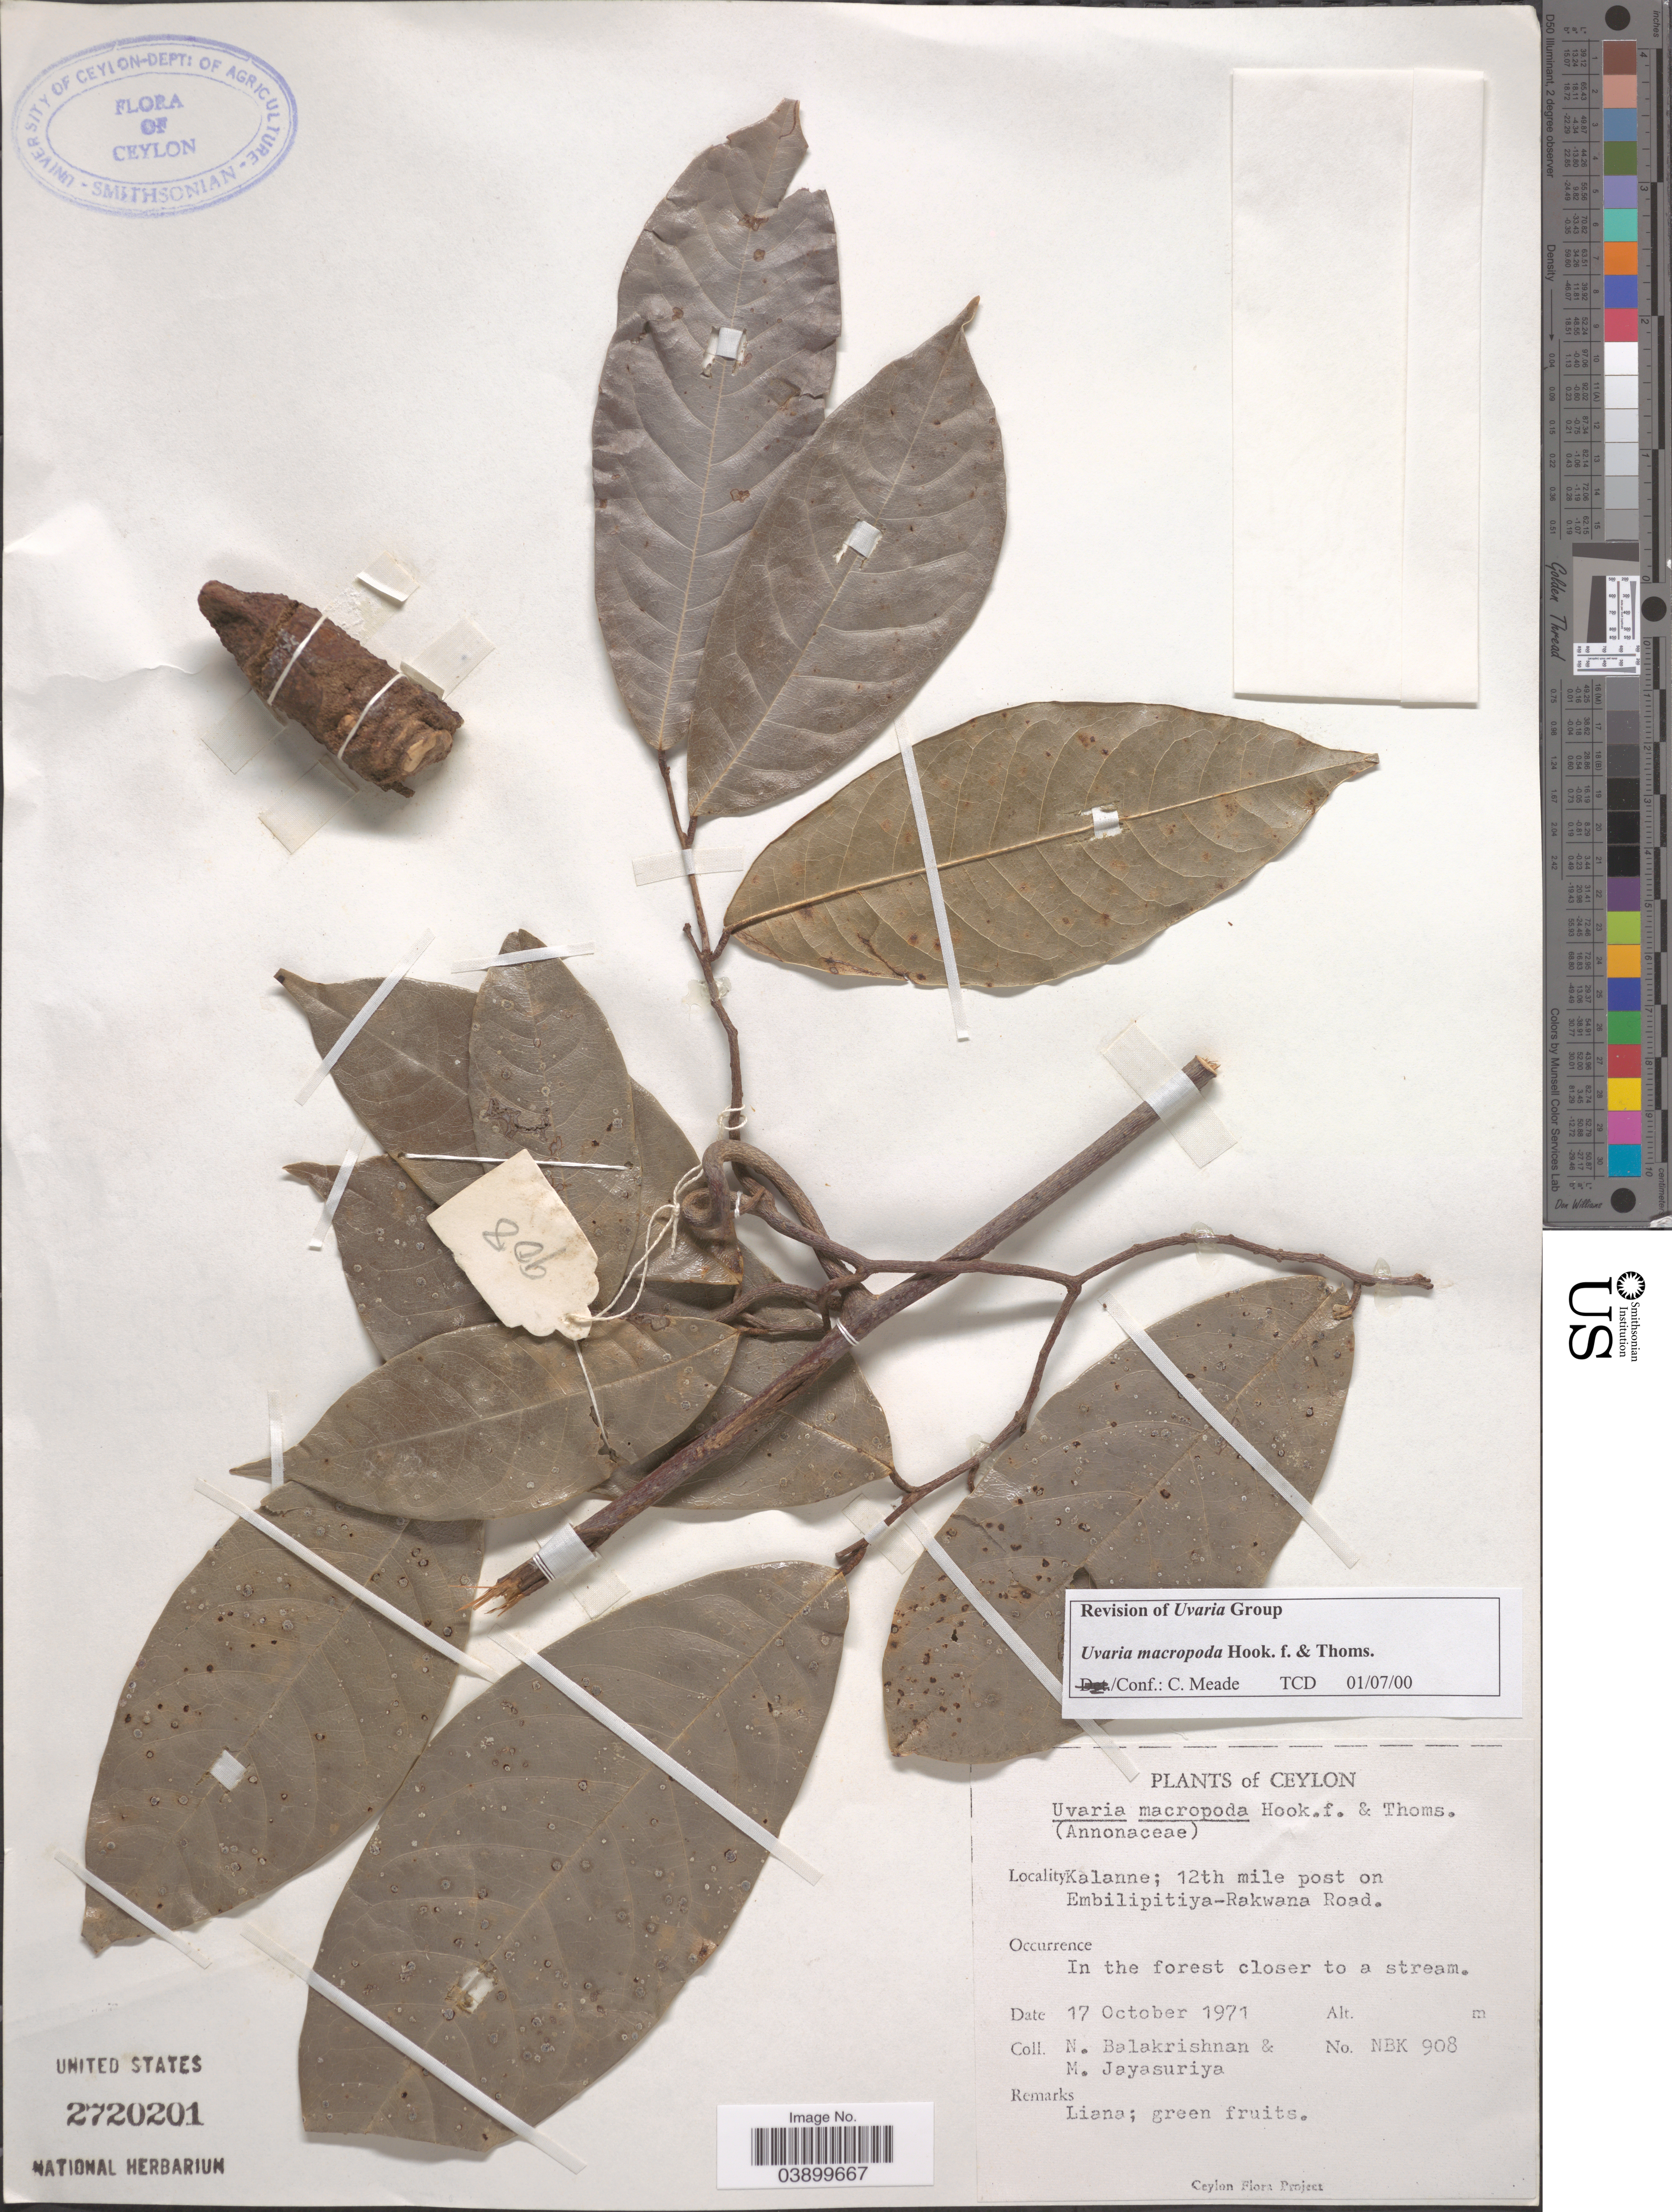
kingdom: Plantae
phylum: Tracheophyta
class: Magnoliopsida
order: Magnoliales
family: Annonaceae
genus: Uvaria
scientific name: Uvaria macropoda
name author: Hook. f. & Thomson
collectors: N. Balakrishnan & M. Jayasuriya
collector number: NBK 908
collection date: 1971-10-17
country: Sri Lanka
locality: Ceylon. Kalanne; 12th mile post on Embilipitiya-Rakwana Road.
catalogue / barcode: US 2720201